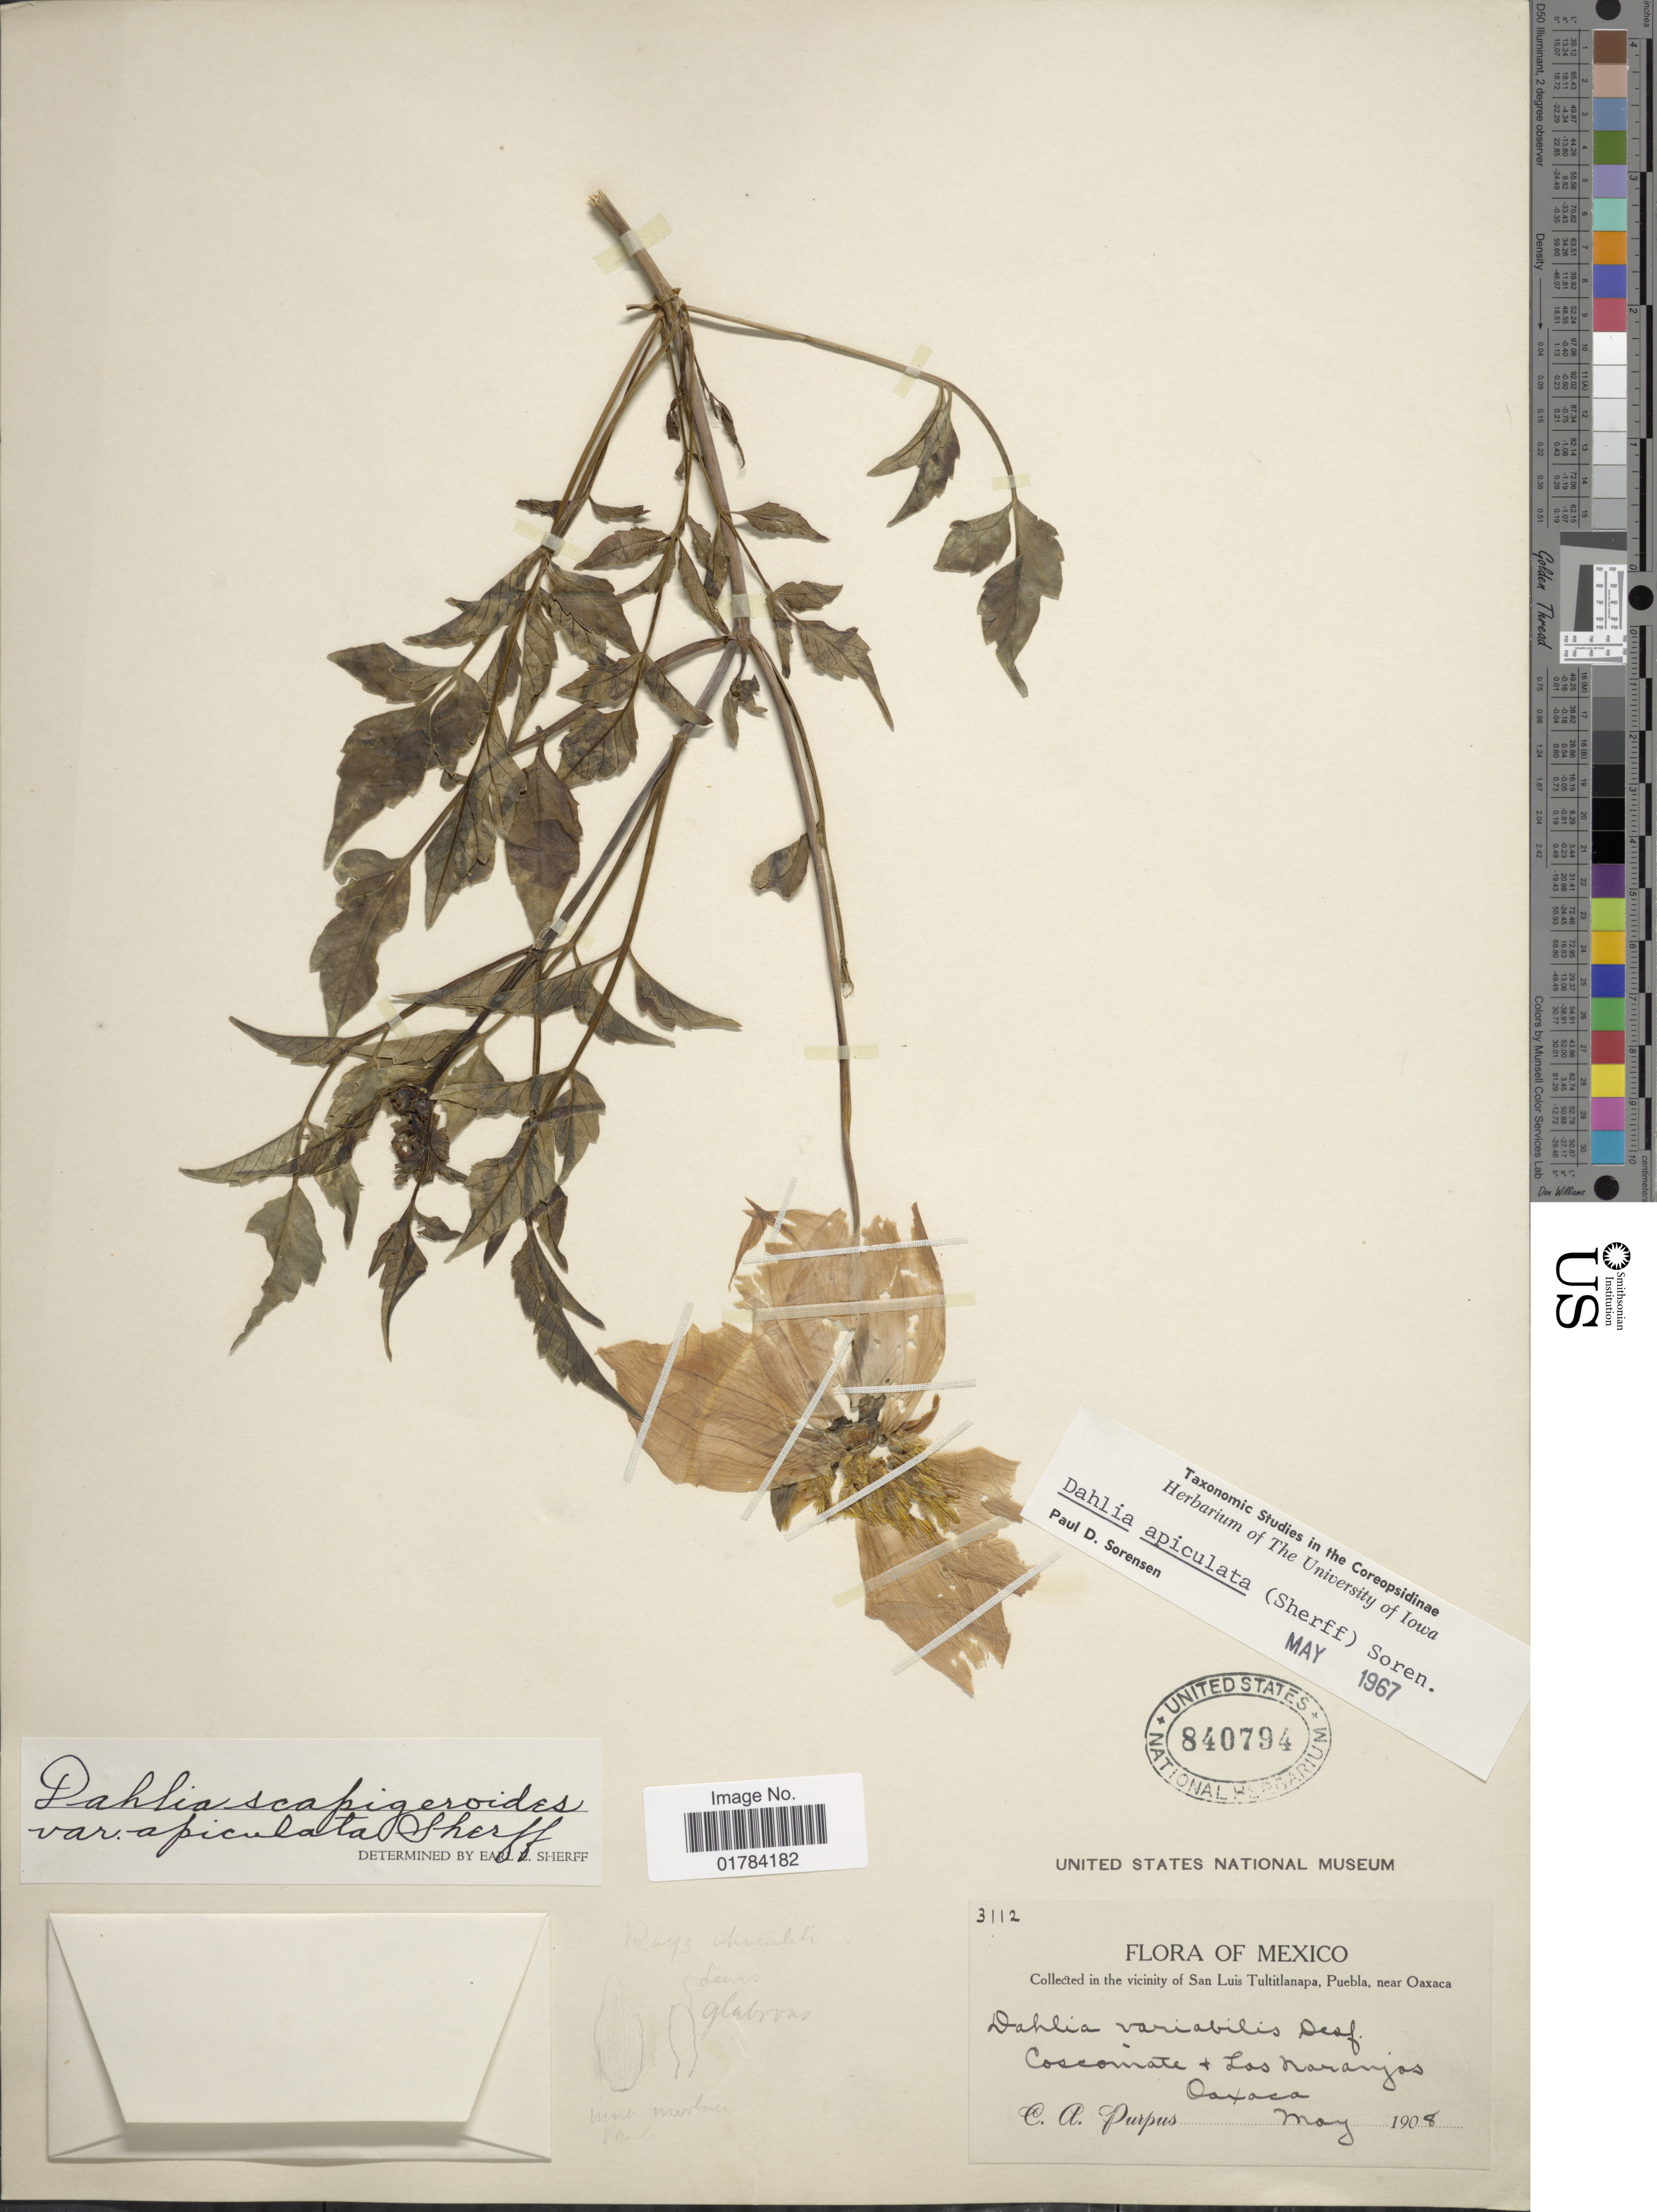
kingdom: Plantae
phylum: Tracheophyta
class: Magnoliopsida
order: Asterales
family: Asteraceae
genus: Dahlia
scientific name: Dahlia apiculata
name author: (Sherff) P.D. Sørensen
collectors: C. A. Purpus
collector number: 3112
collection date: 1908-05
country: Mexico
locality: Vicinity of San Luis Tultitlanapa, Puebla, near Oaxaca, Coscomate + Los Naranjas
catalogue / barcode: US 840794